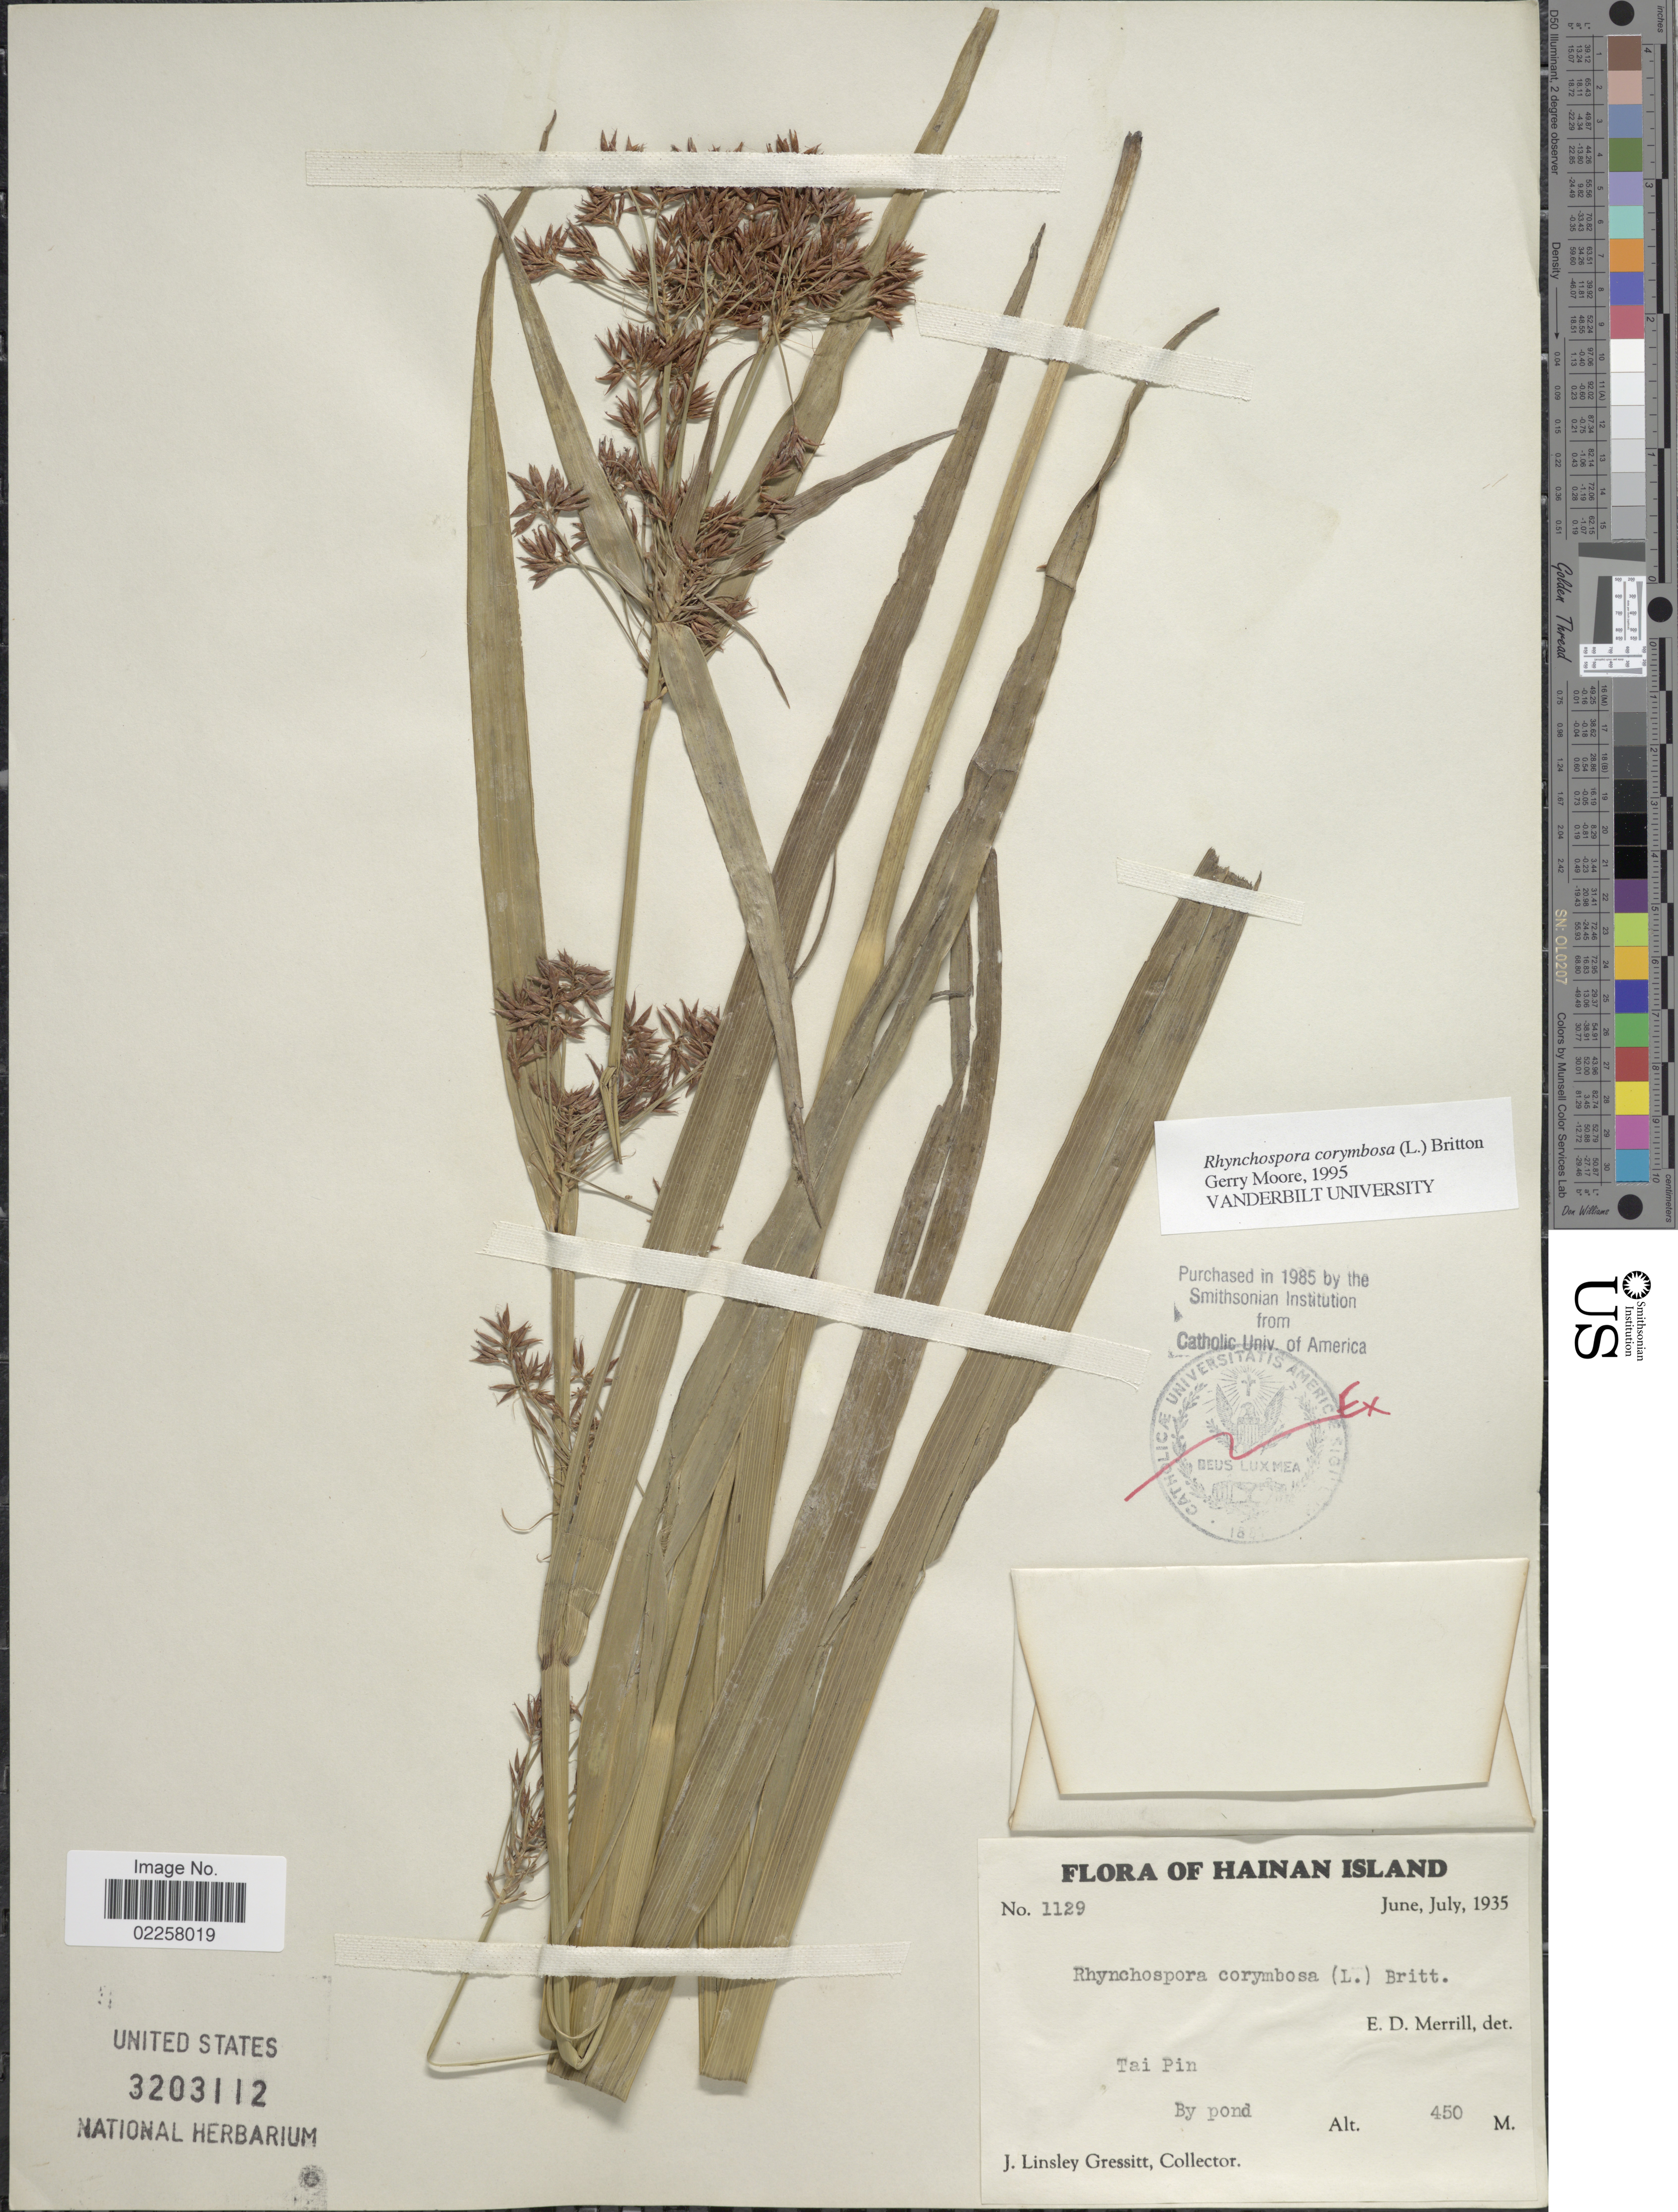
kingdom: Plantae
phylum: Tracheophyta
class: Liliopsida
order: Poales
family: Cyperaceae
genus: Rhynchospora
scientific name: Rhynchospora corymbosa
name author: (L.) Britton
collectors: J. Gressitt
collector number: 1129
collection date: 1935-06/1935-07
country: China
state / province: Hainan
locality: Hainan Island. Tai Pin. By pond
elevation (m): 450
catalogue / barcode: US 3203112